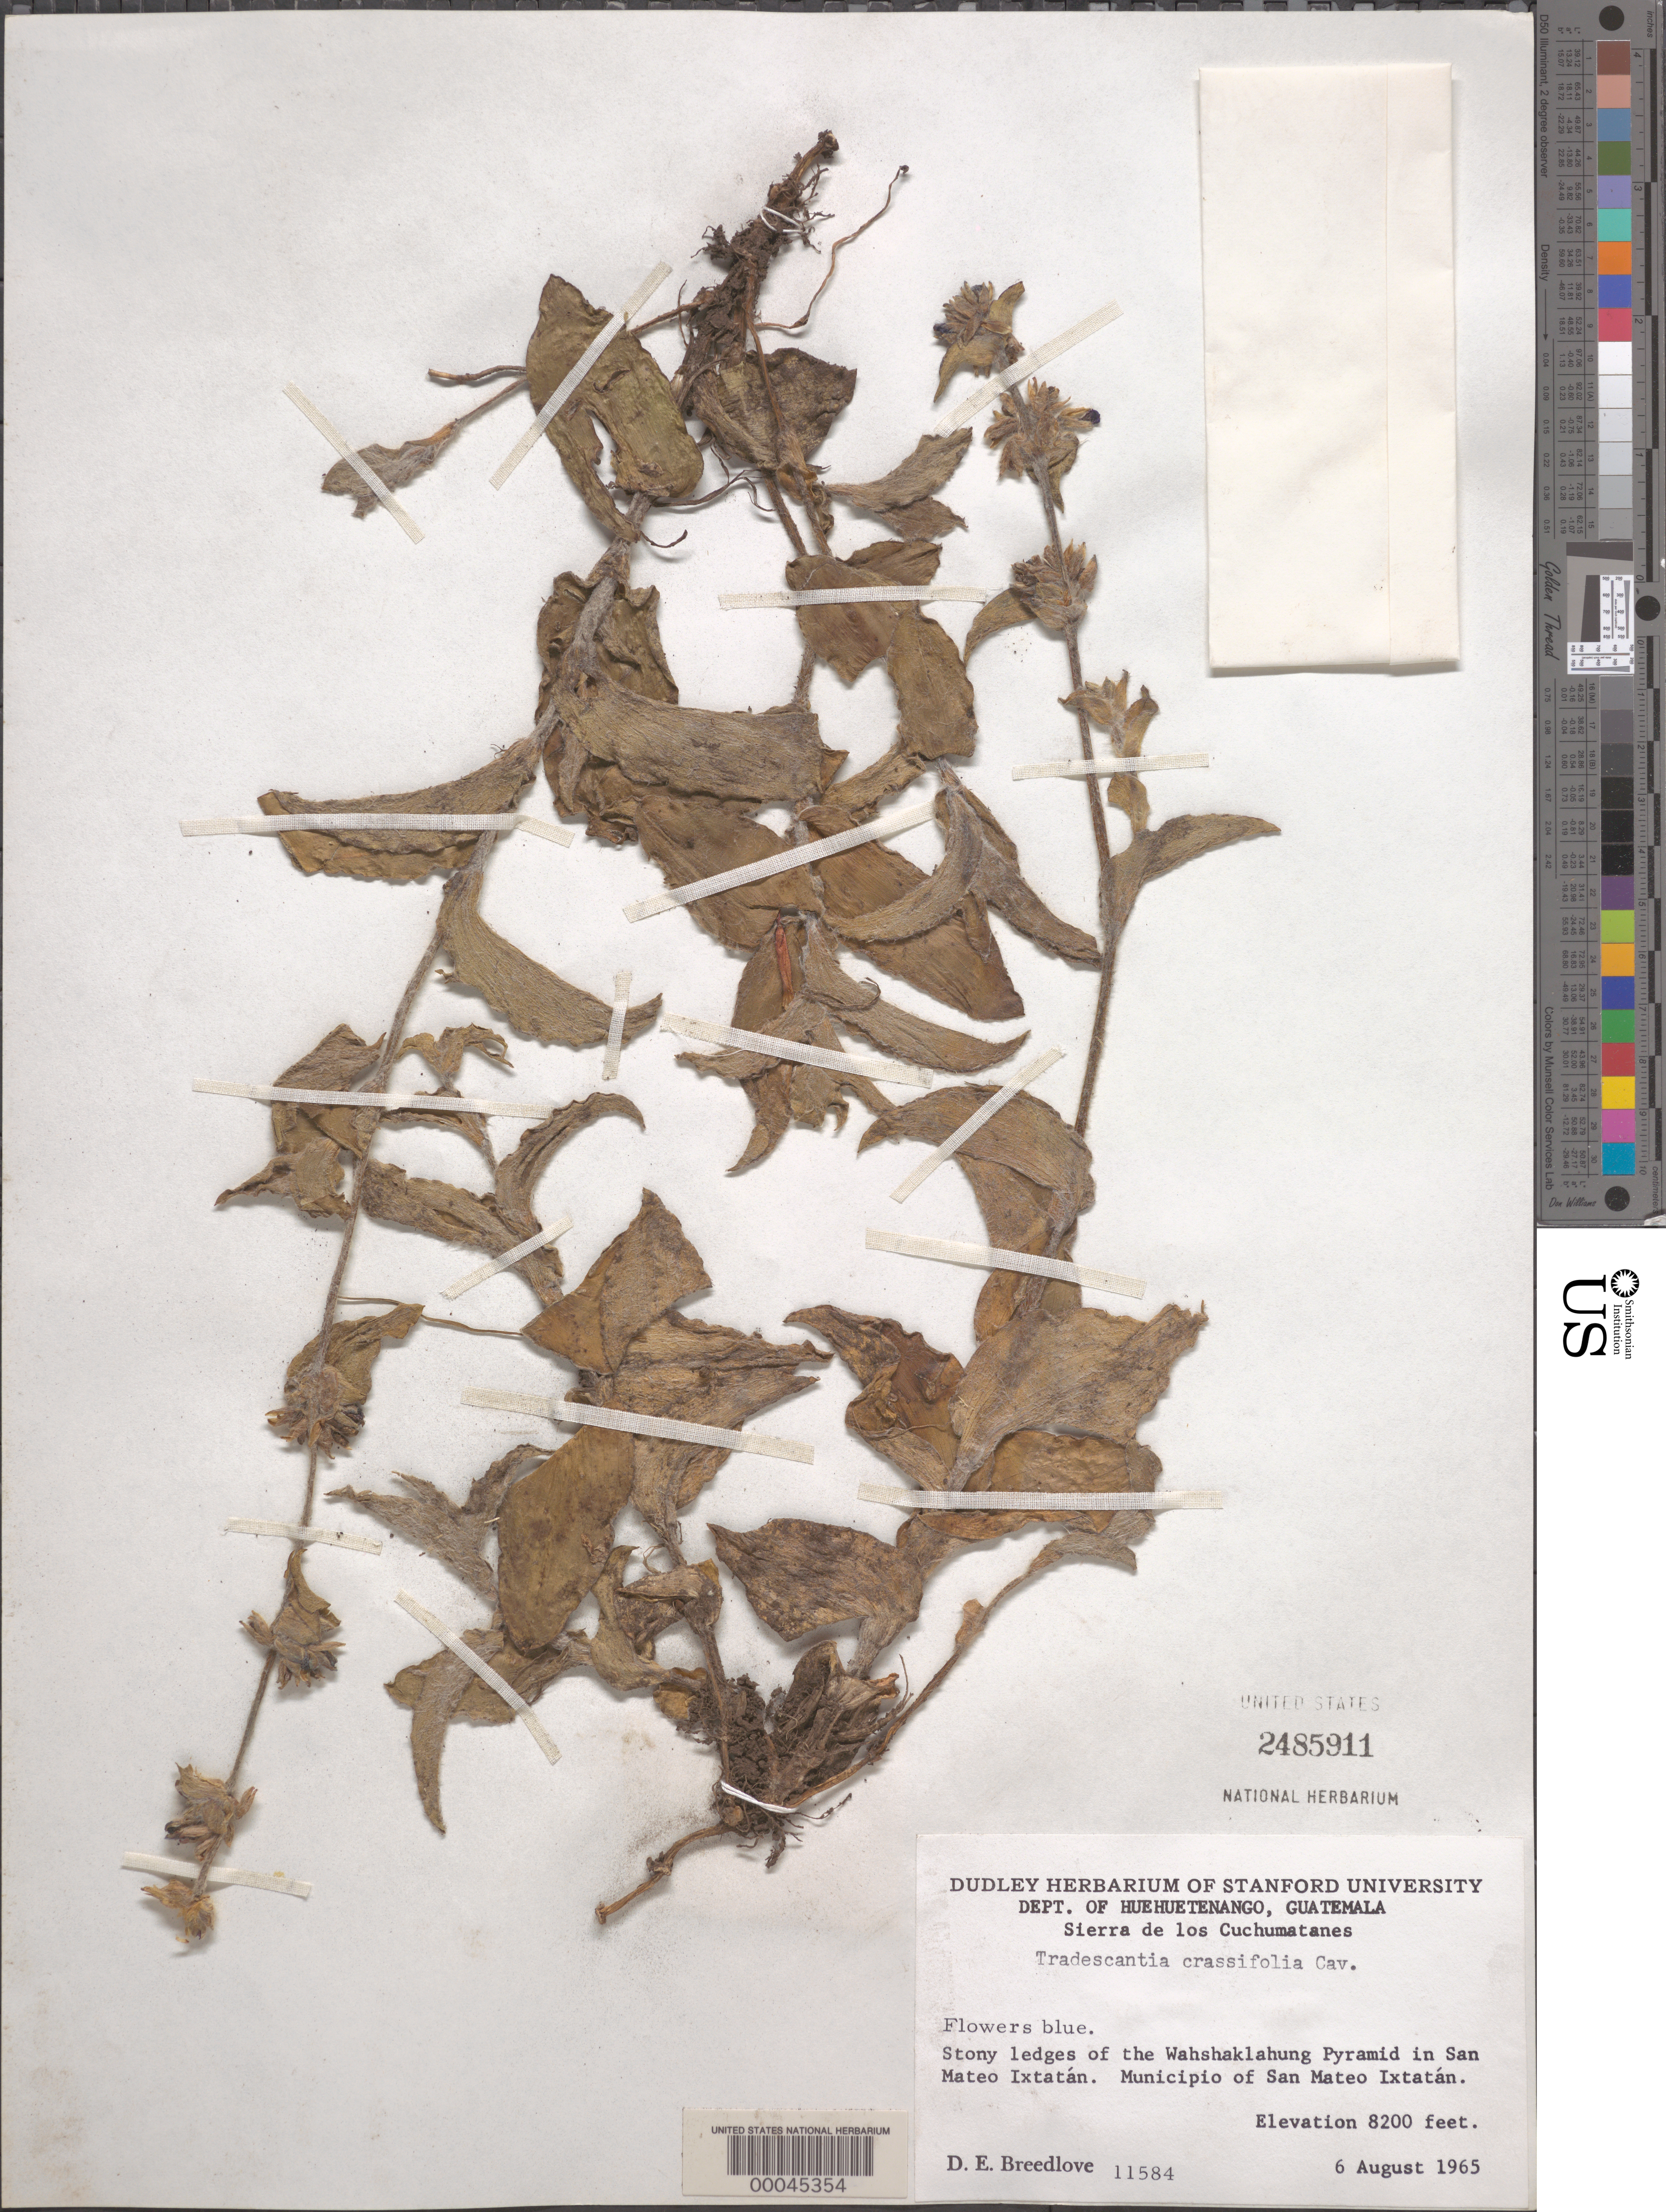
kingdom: Plantae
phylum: Tracheophyta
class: Liliopsida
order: Commelinales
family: Commelinaceae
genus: Tradescantia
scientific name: Tradescantia crassifolia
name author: Cav.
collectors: D. E. Breedlove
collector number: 11584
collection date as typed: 06 Aug 1965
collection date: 1965-08-06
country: Guatemala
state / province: Huehuetenango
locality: Wahshaklahung pyramid, San Mateo Ixtatán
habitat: Stony ledges of pyramid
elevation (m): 2501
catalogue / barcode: US 2485911